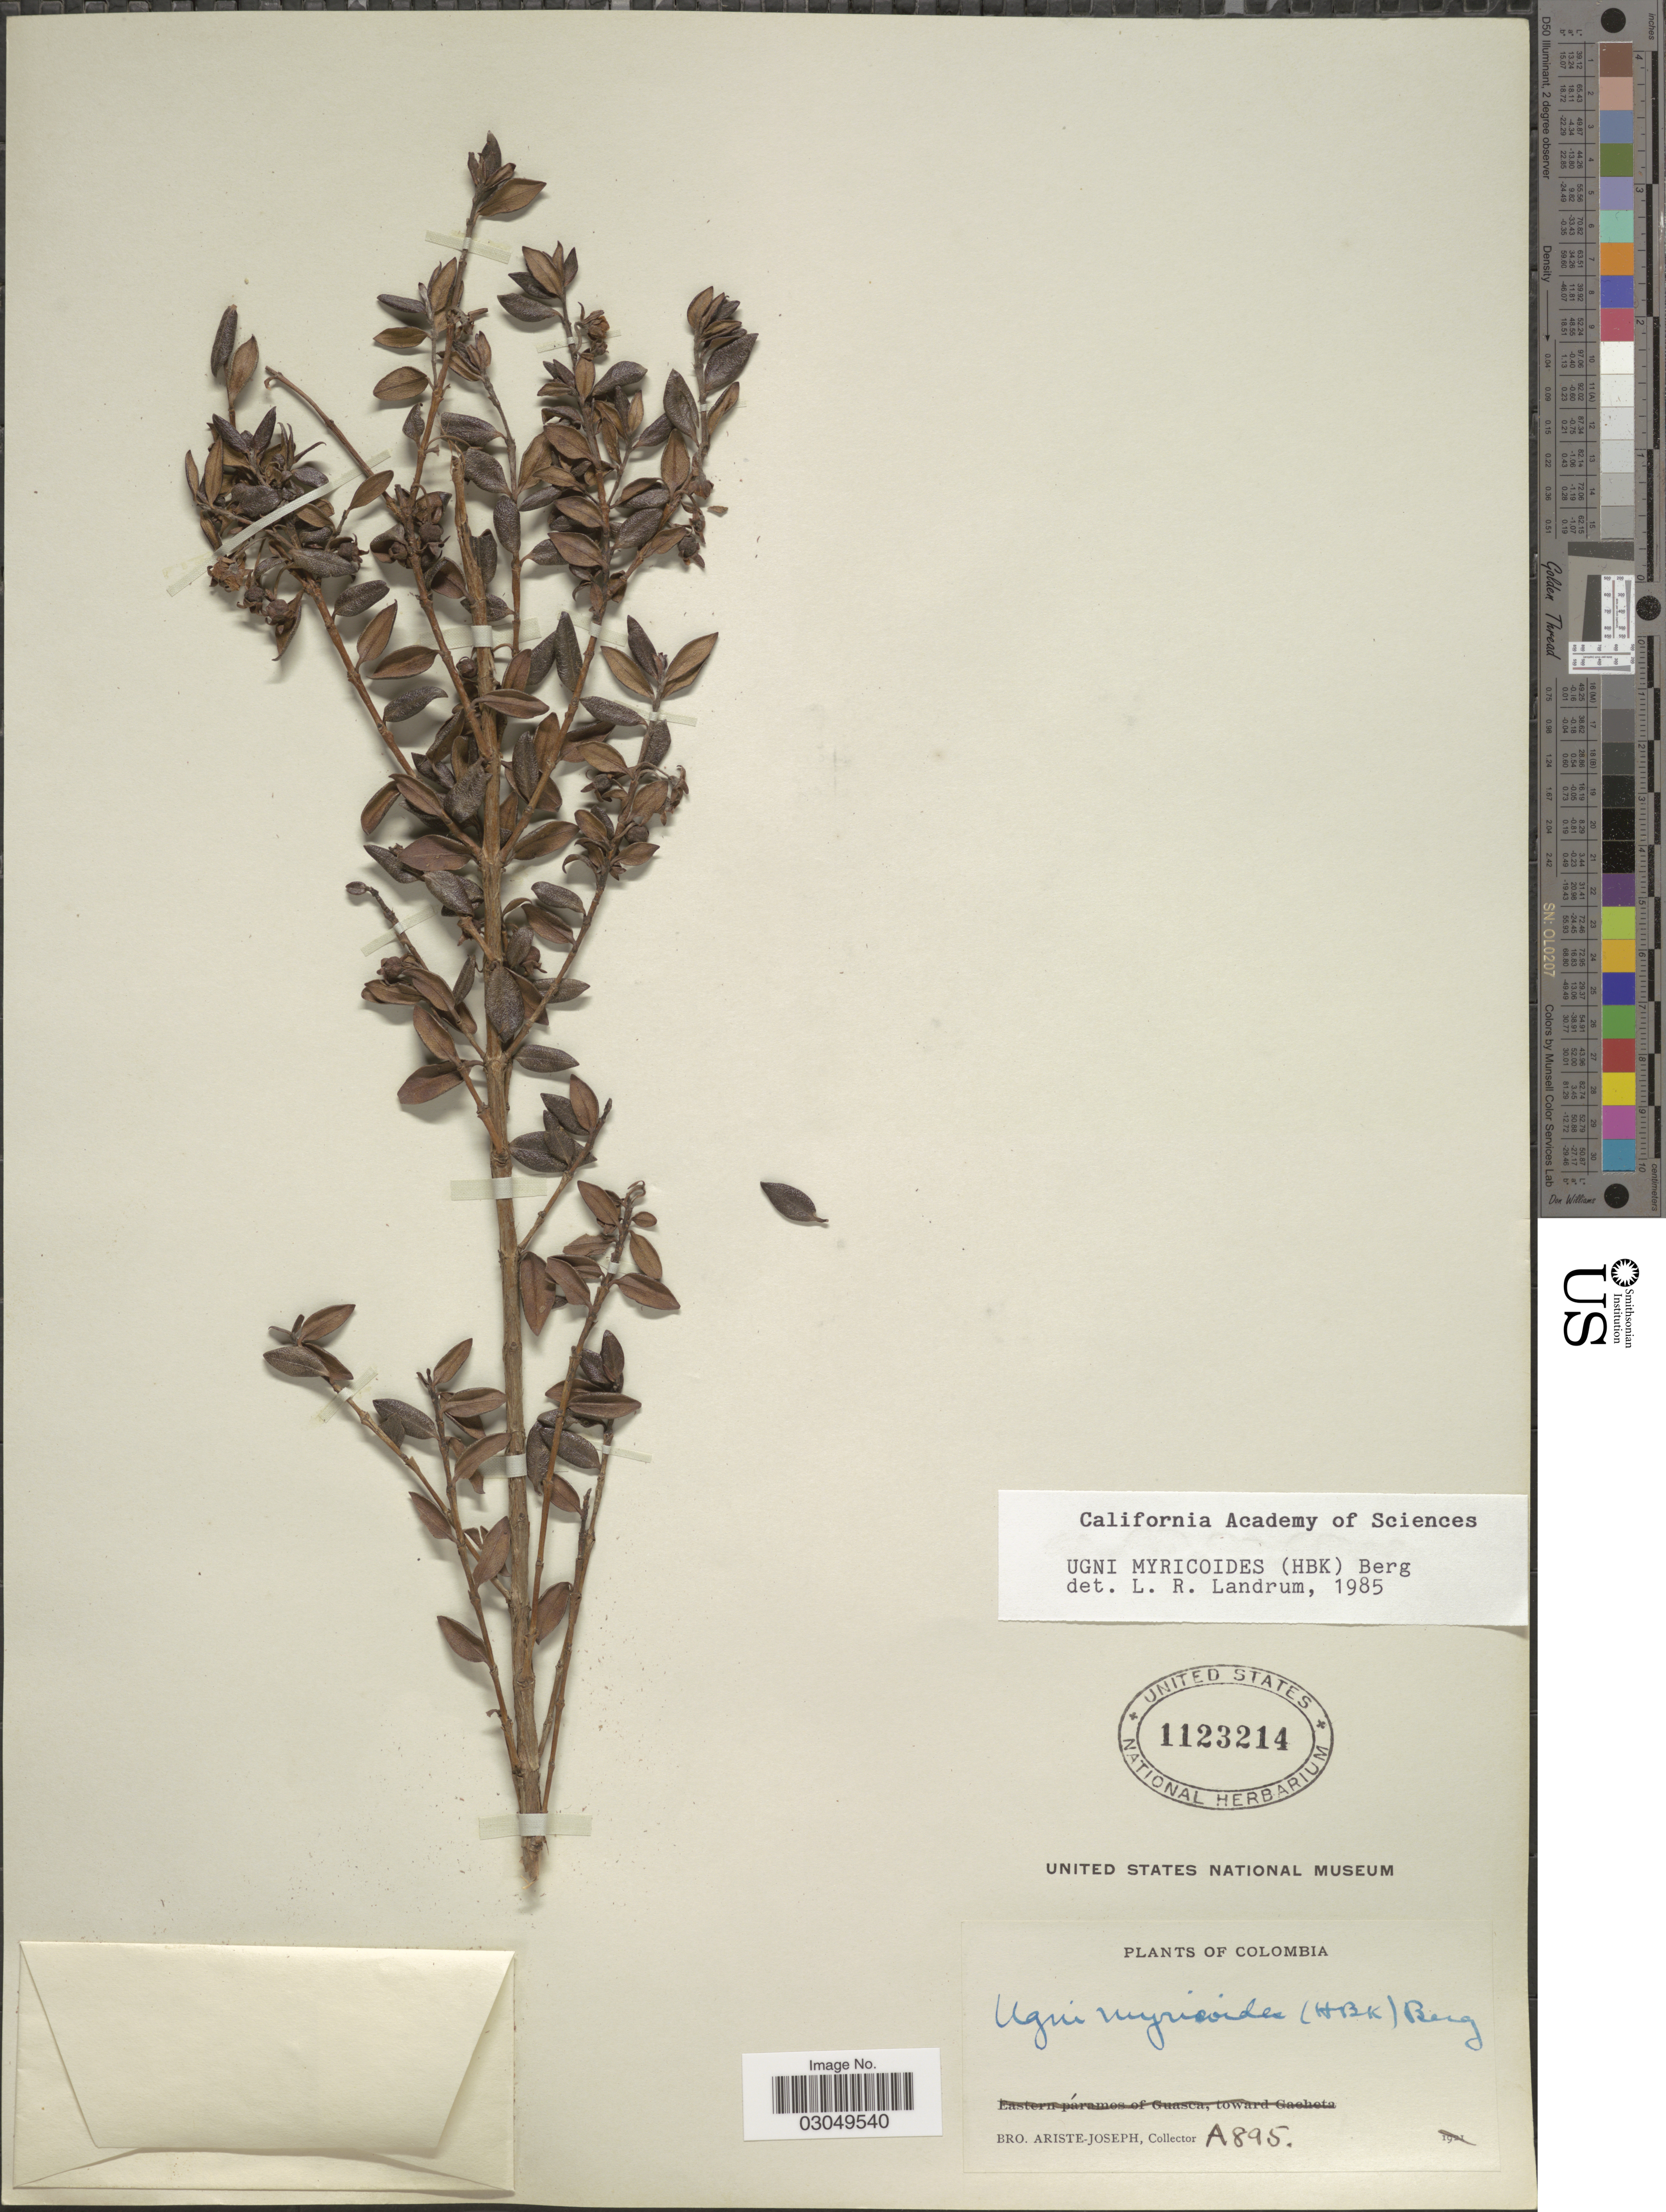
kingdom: Plantae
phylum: Tracheophyta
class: Magnoliopsida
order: Myrtales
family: Myrtaceae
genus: Ugni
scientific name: Ugni myricoides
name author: (Kunth) O. Berg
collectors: Bro. Ariste-Joseph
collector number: A895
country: Colombia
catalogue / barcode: US 1123214